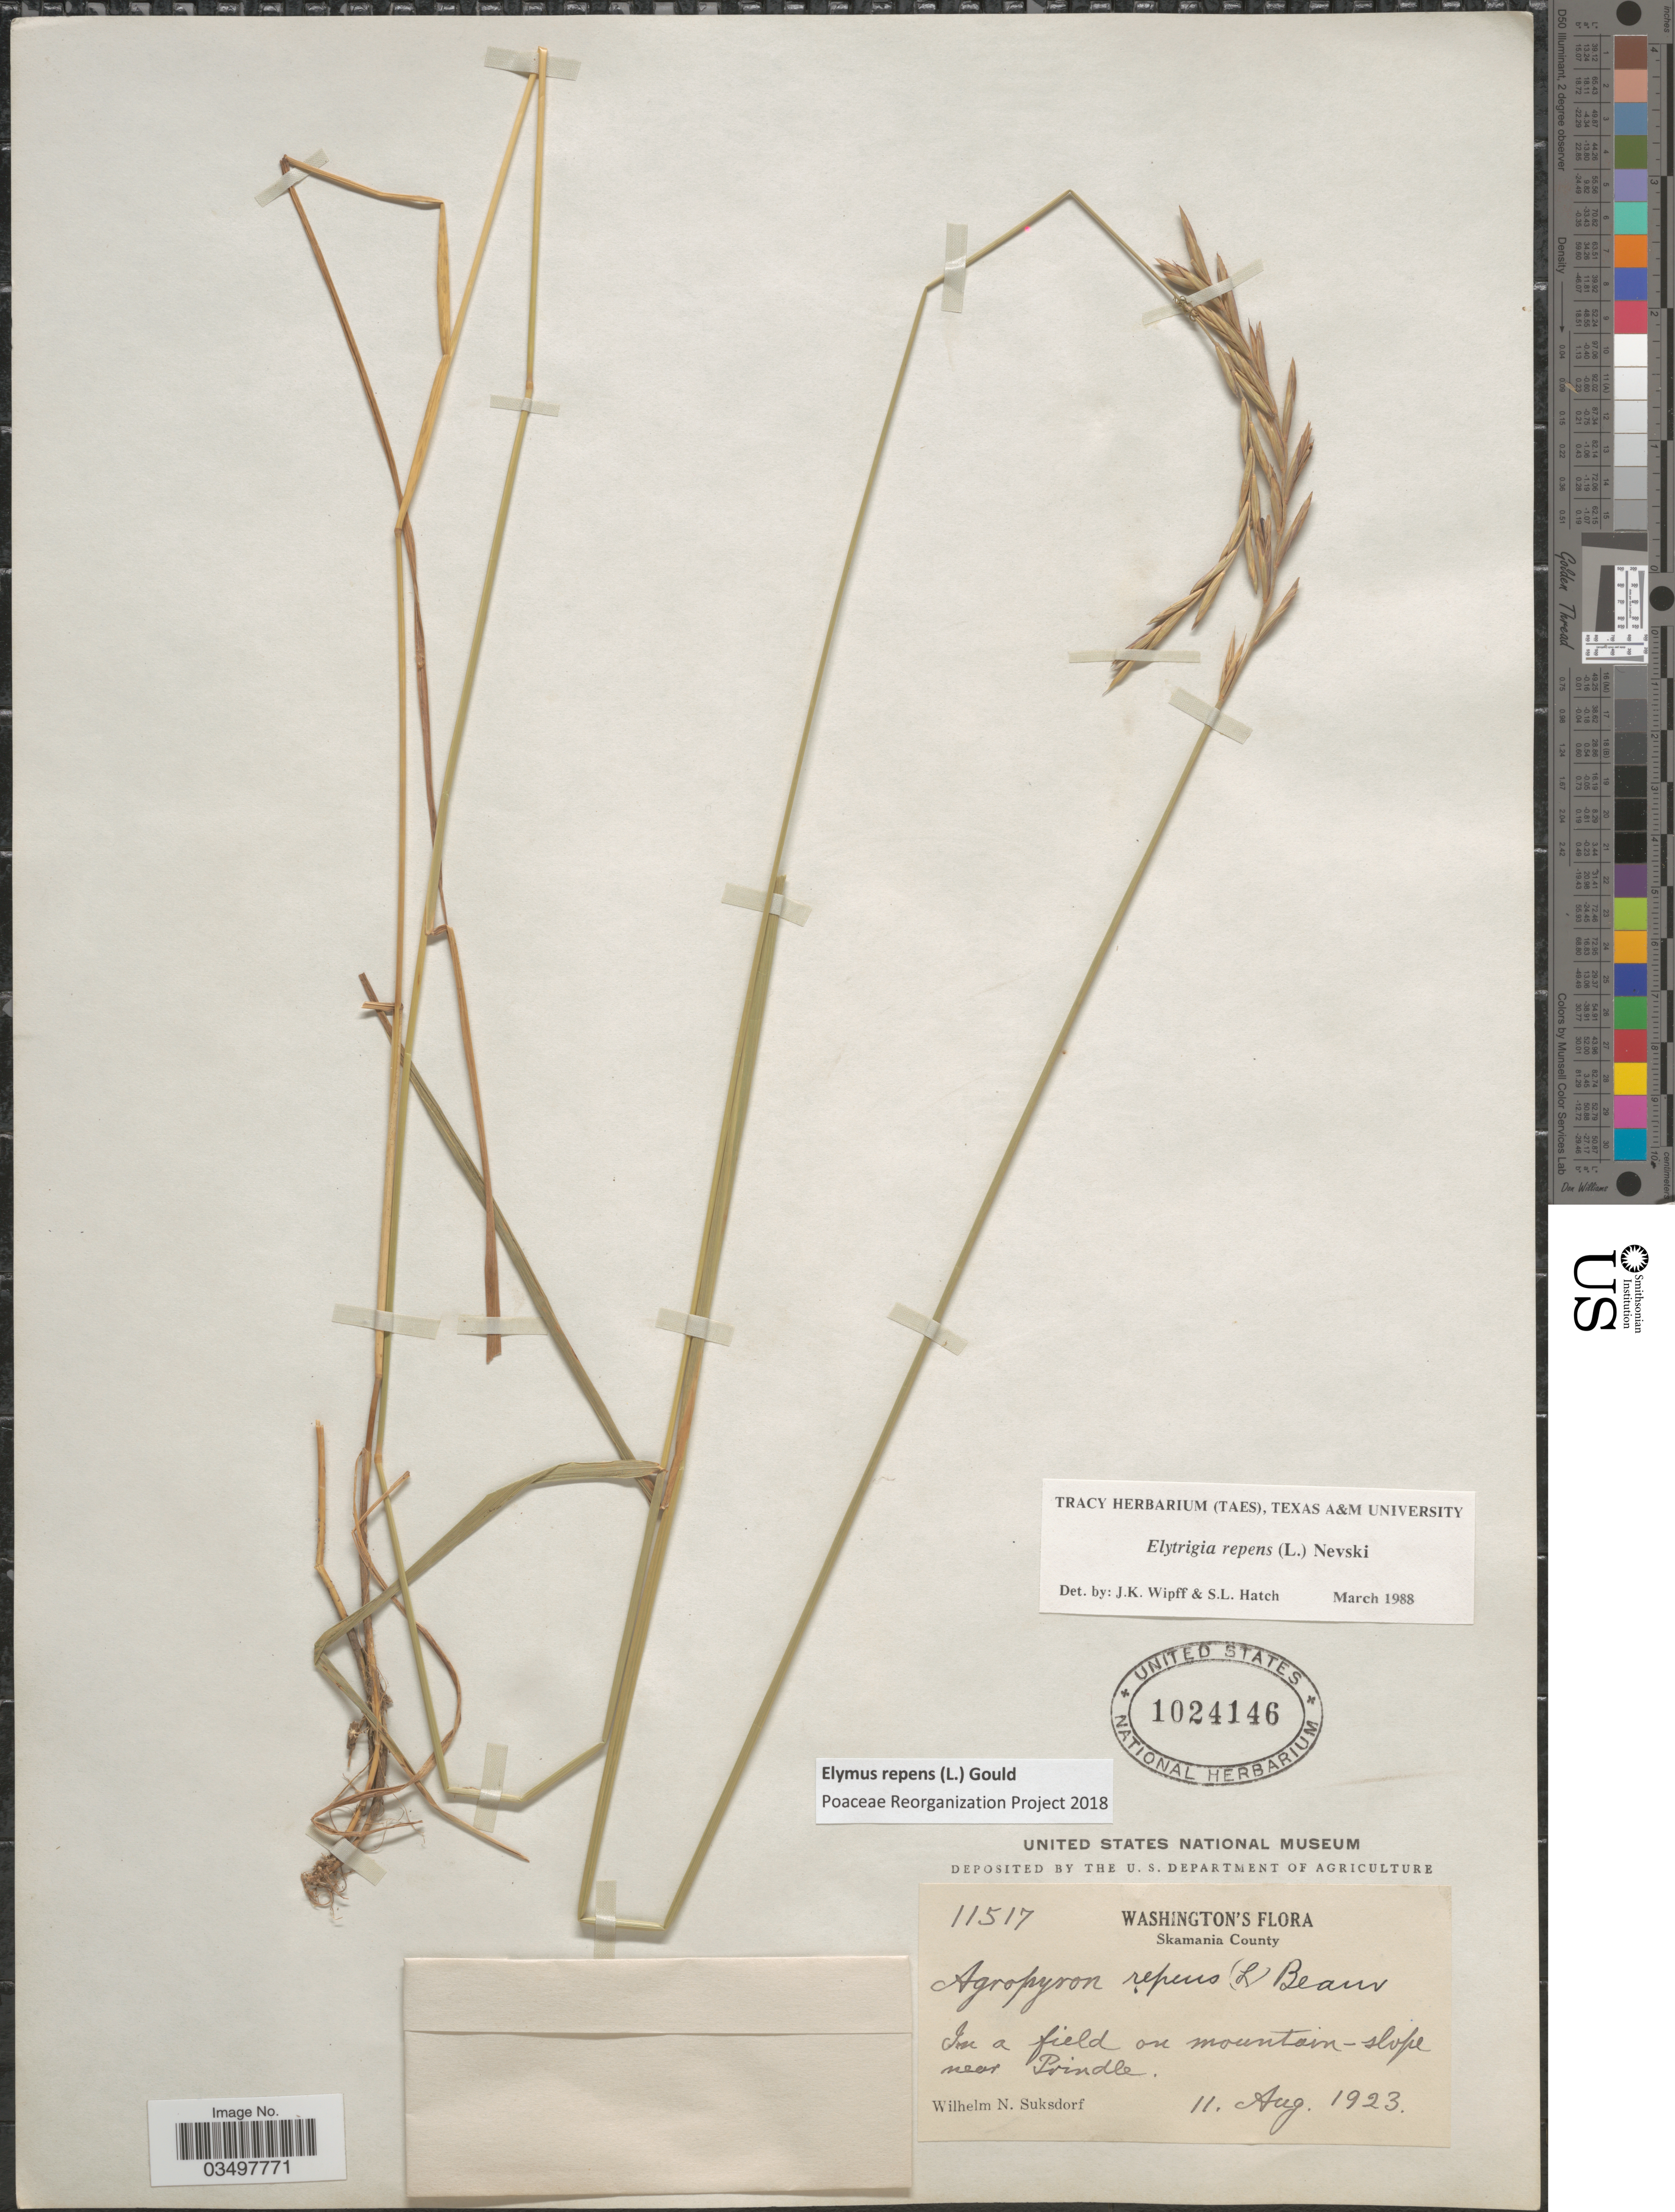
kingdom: Plantae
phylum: Tracheophyta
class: Liliopsida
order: Poales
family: Poaceae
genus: Elymus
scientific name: Elymus repens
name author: (L.) Gould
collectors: W. N. Suksdorf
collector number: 11517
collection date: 1923-08-11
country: United States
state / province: Washington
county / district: Skamania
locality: Skamania County. In a field on mountain-slope near Prindle.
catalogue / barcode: US 1024146